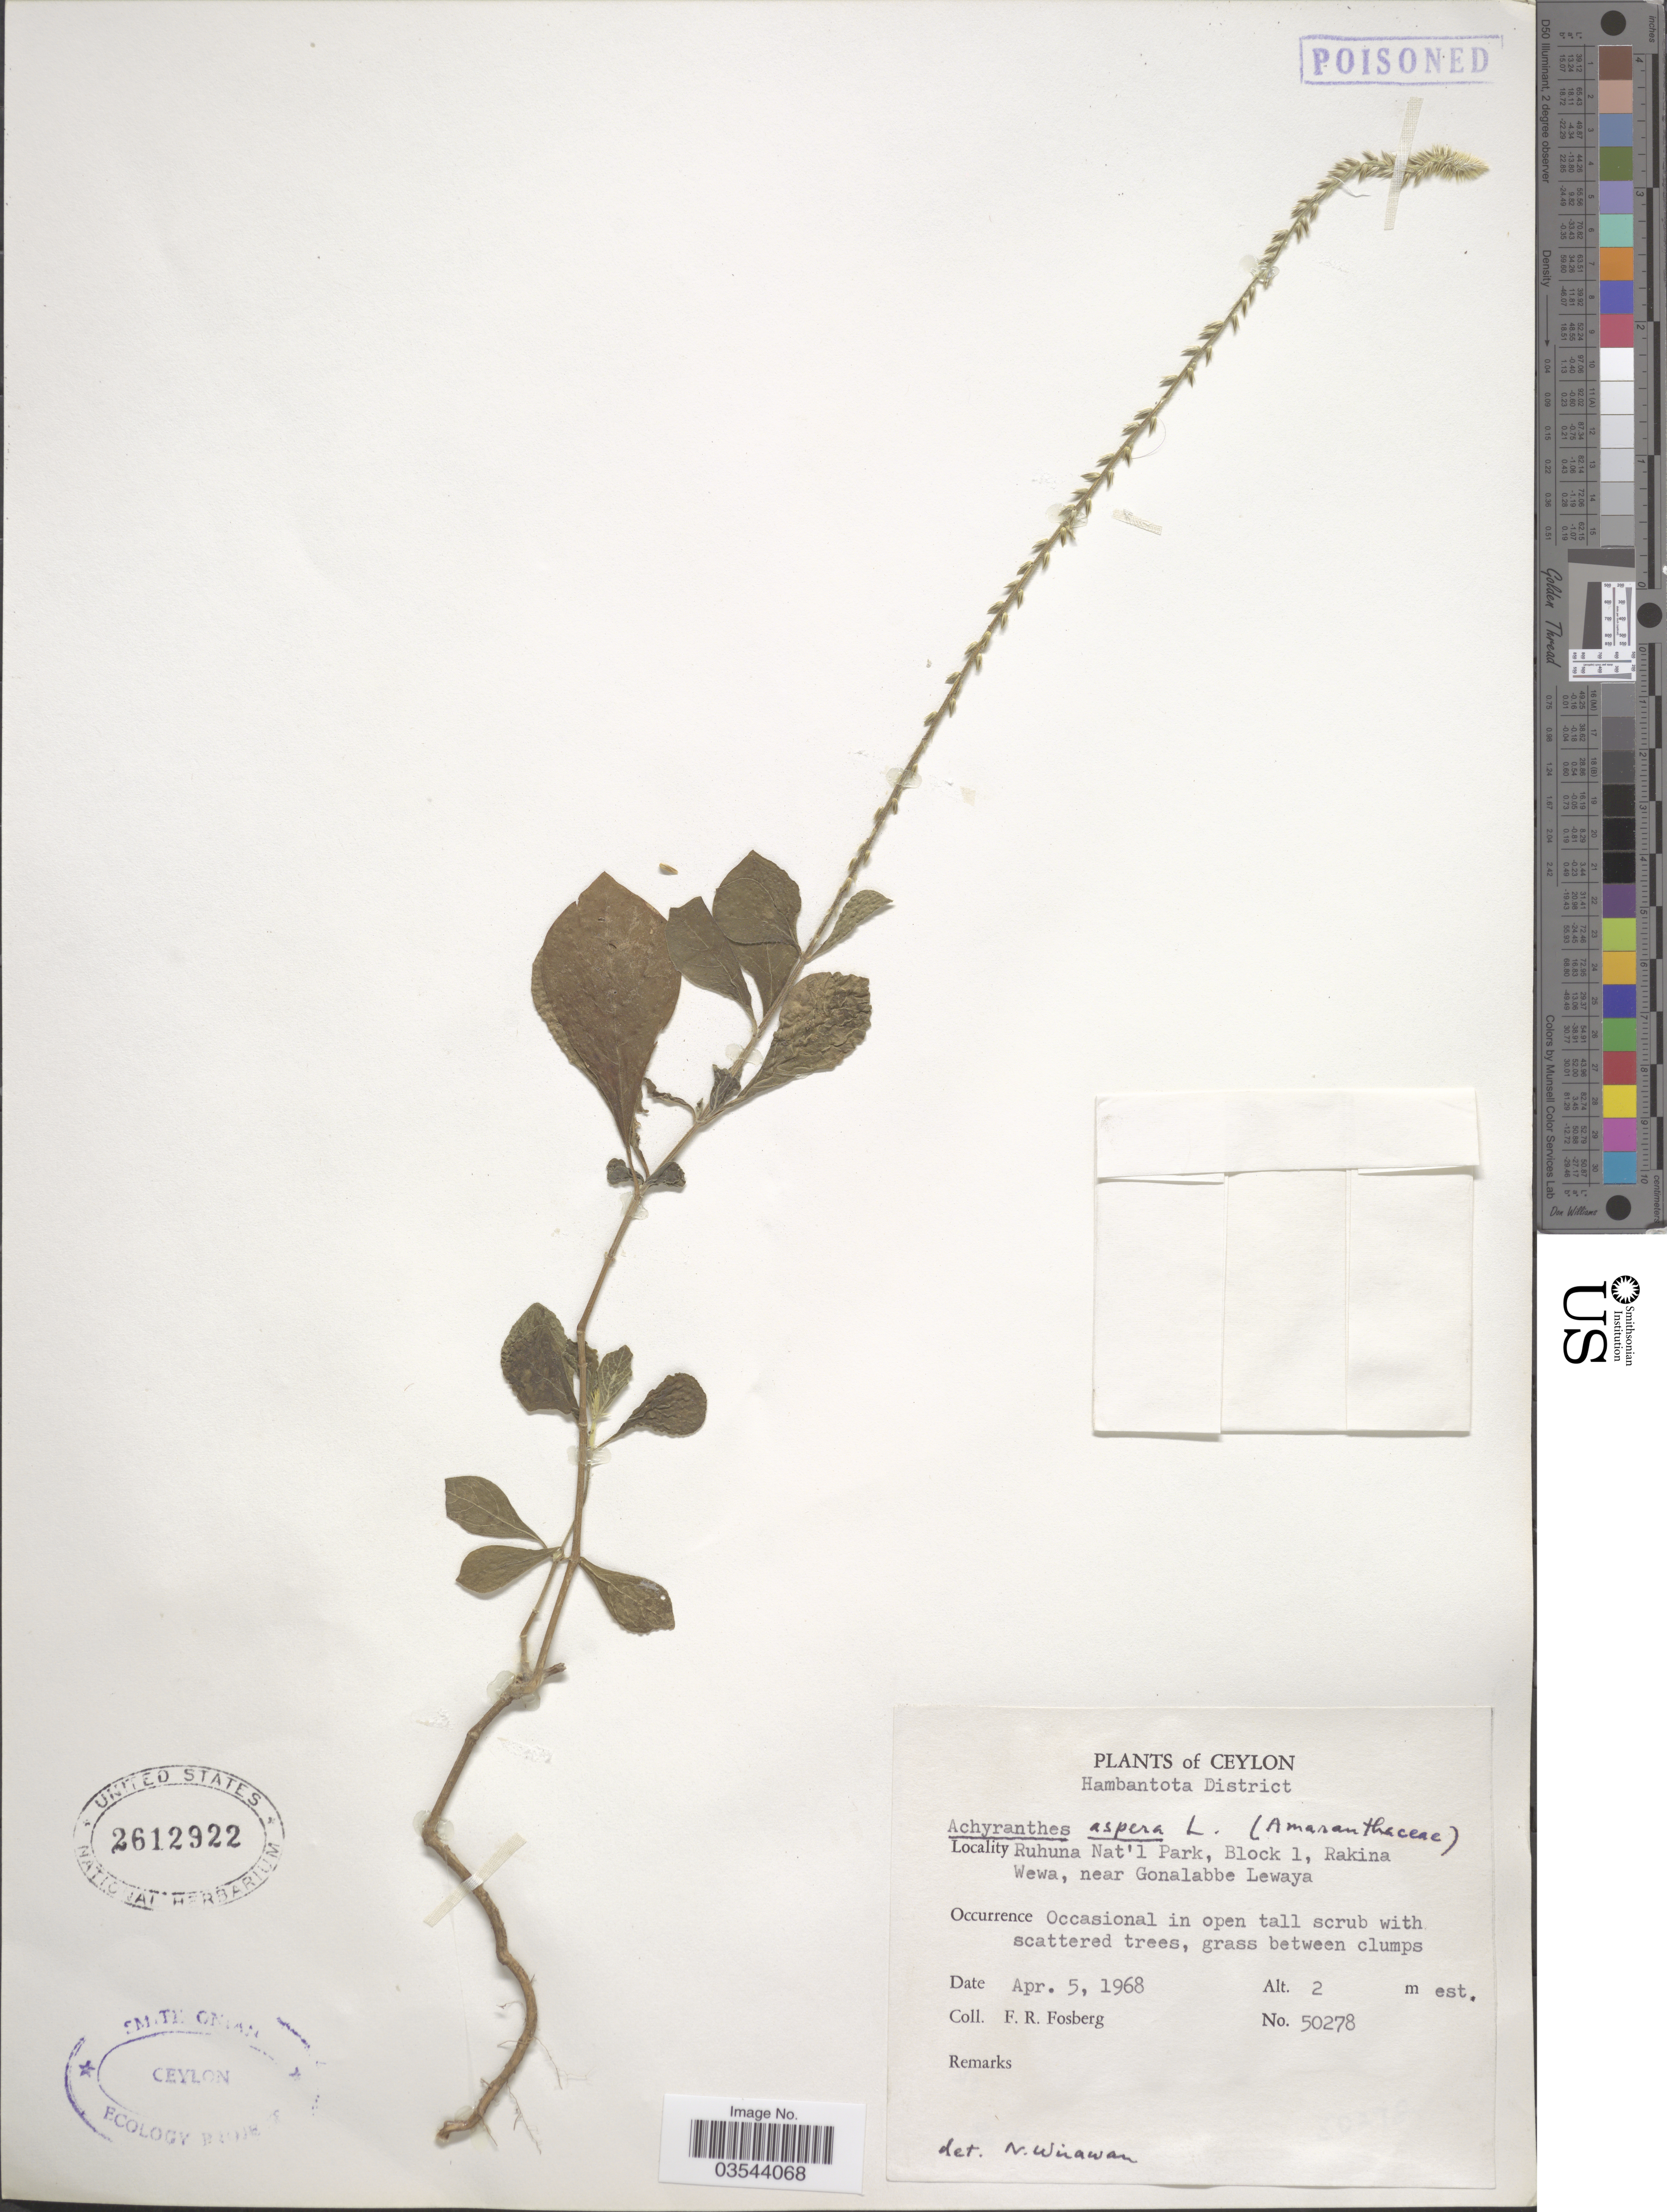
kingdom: Plantae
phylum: Tracheophyta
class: Magnoliopsida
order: Caryophyllales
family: Amaranthaceae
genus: Achyranthes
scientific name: Achyranthes aspera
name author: L.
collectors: F. R. Fosberg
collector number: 50278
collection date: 1968-04-05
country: Sri Lanka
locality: Ceylon. Hambantota District. Ruhuna Nat'l Park, Block 1, Rakina Wewa, near Gonalabbe Lewaya.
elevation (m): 2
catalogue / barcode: US 2612922